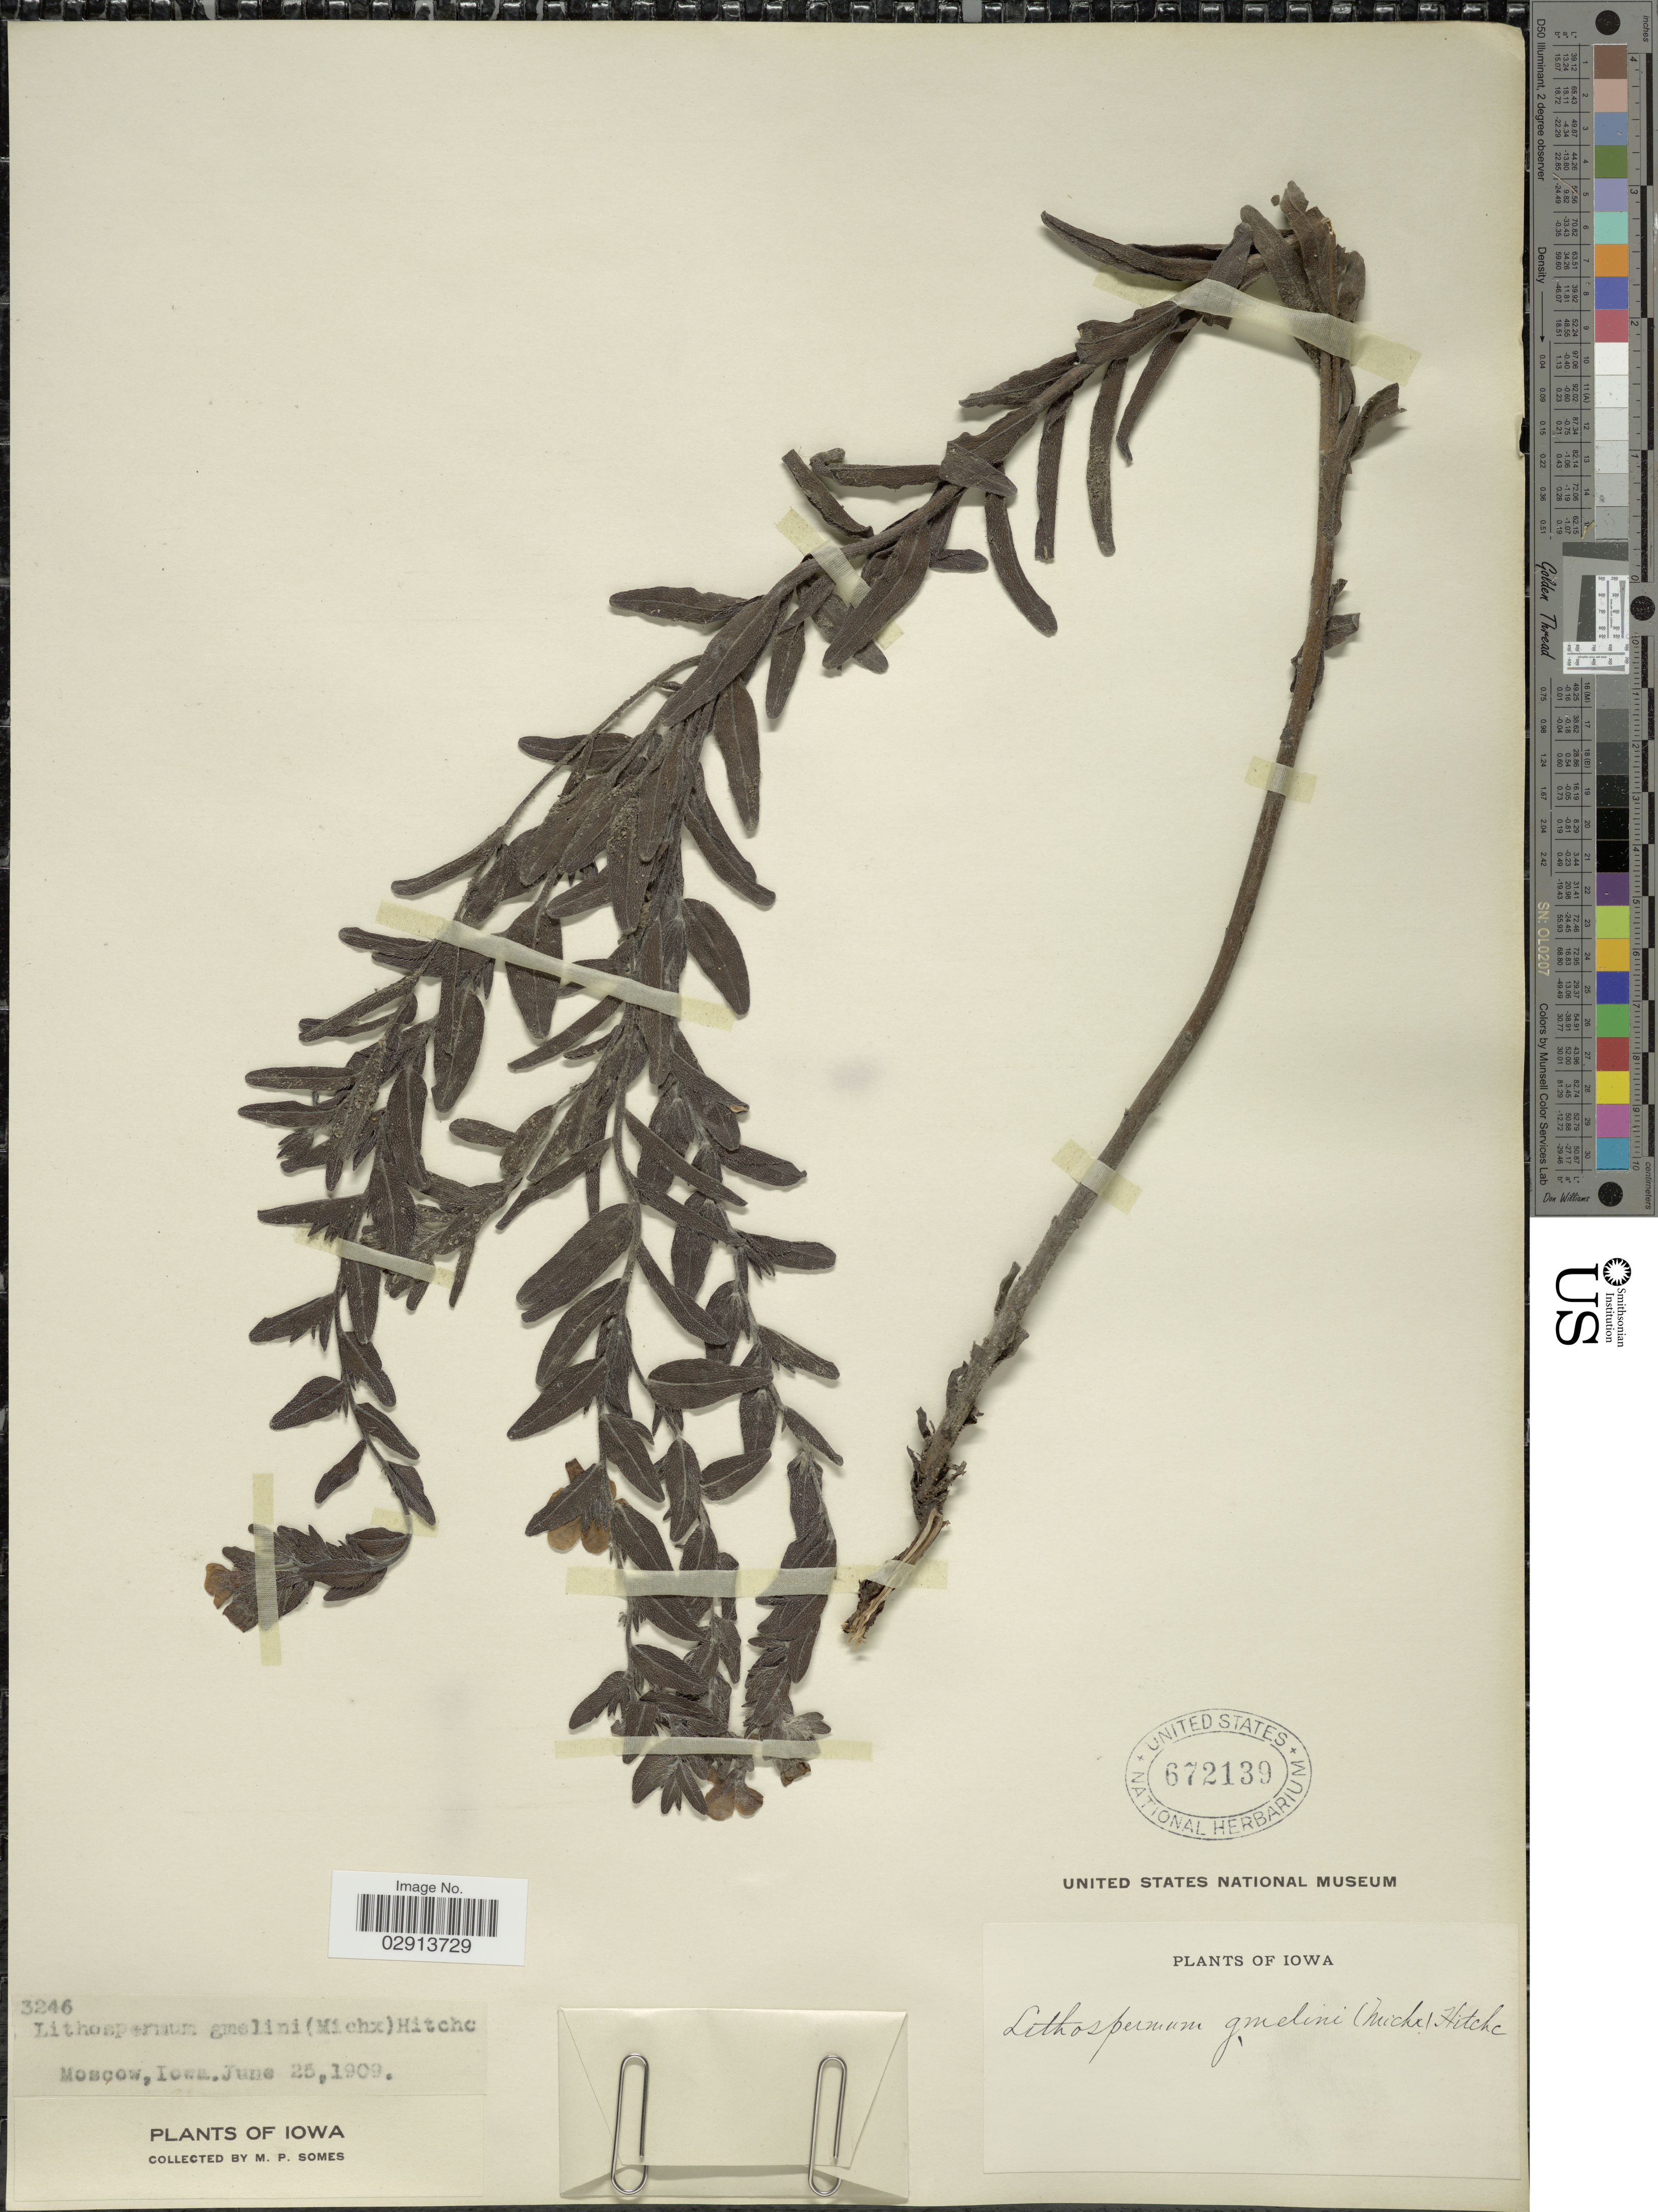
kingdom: Plantae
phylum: Tracheophyta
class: Magnoliopsida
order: Boraginales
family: Boraginaceae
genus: Lithospermum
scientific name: Lithospermum caroliniense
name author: (J.F. Gmel.) MacMill.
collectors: M. Somes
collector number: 3246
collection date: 1909-06-25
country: United States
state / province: Iowa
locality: Moscow, Iowa.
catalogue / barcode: US 672139